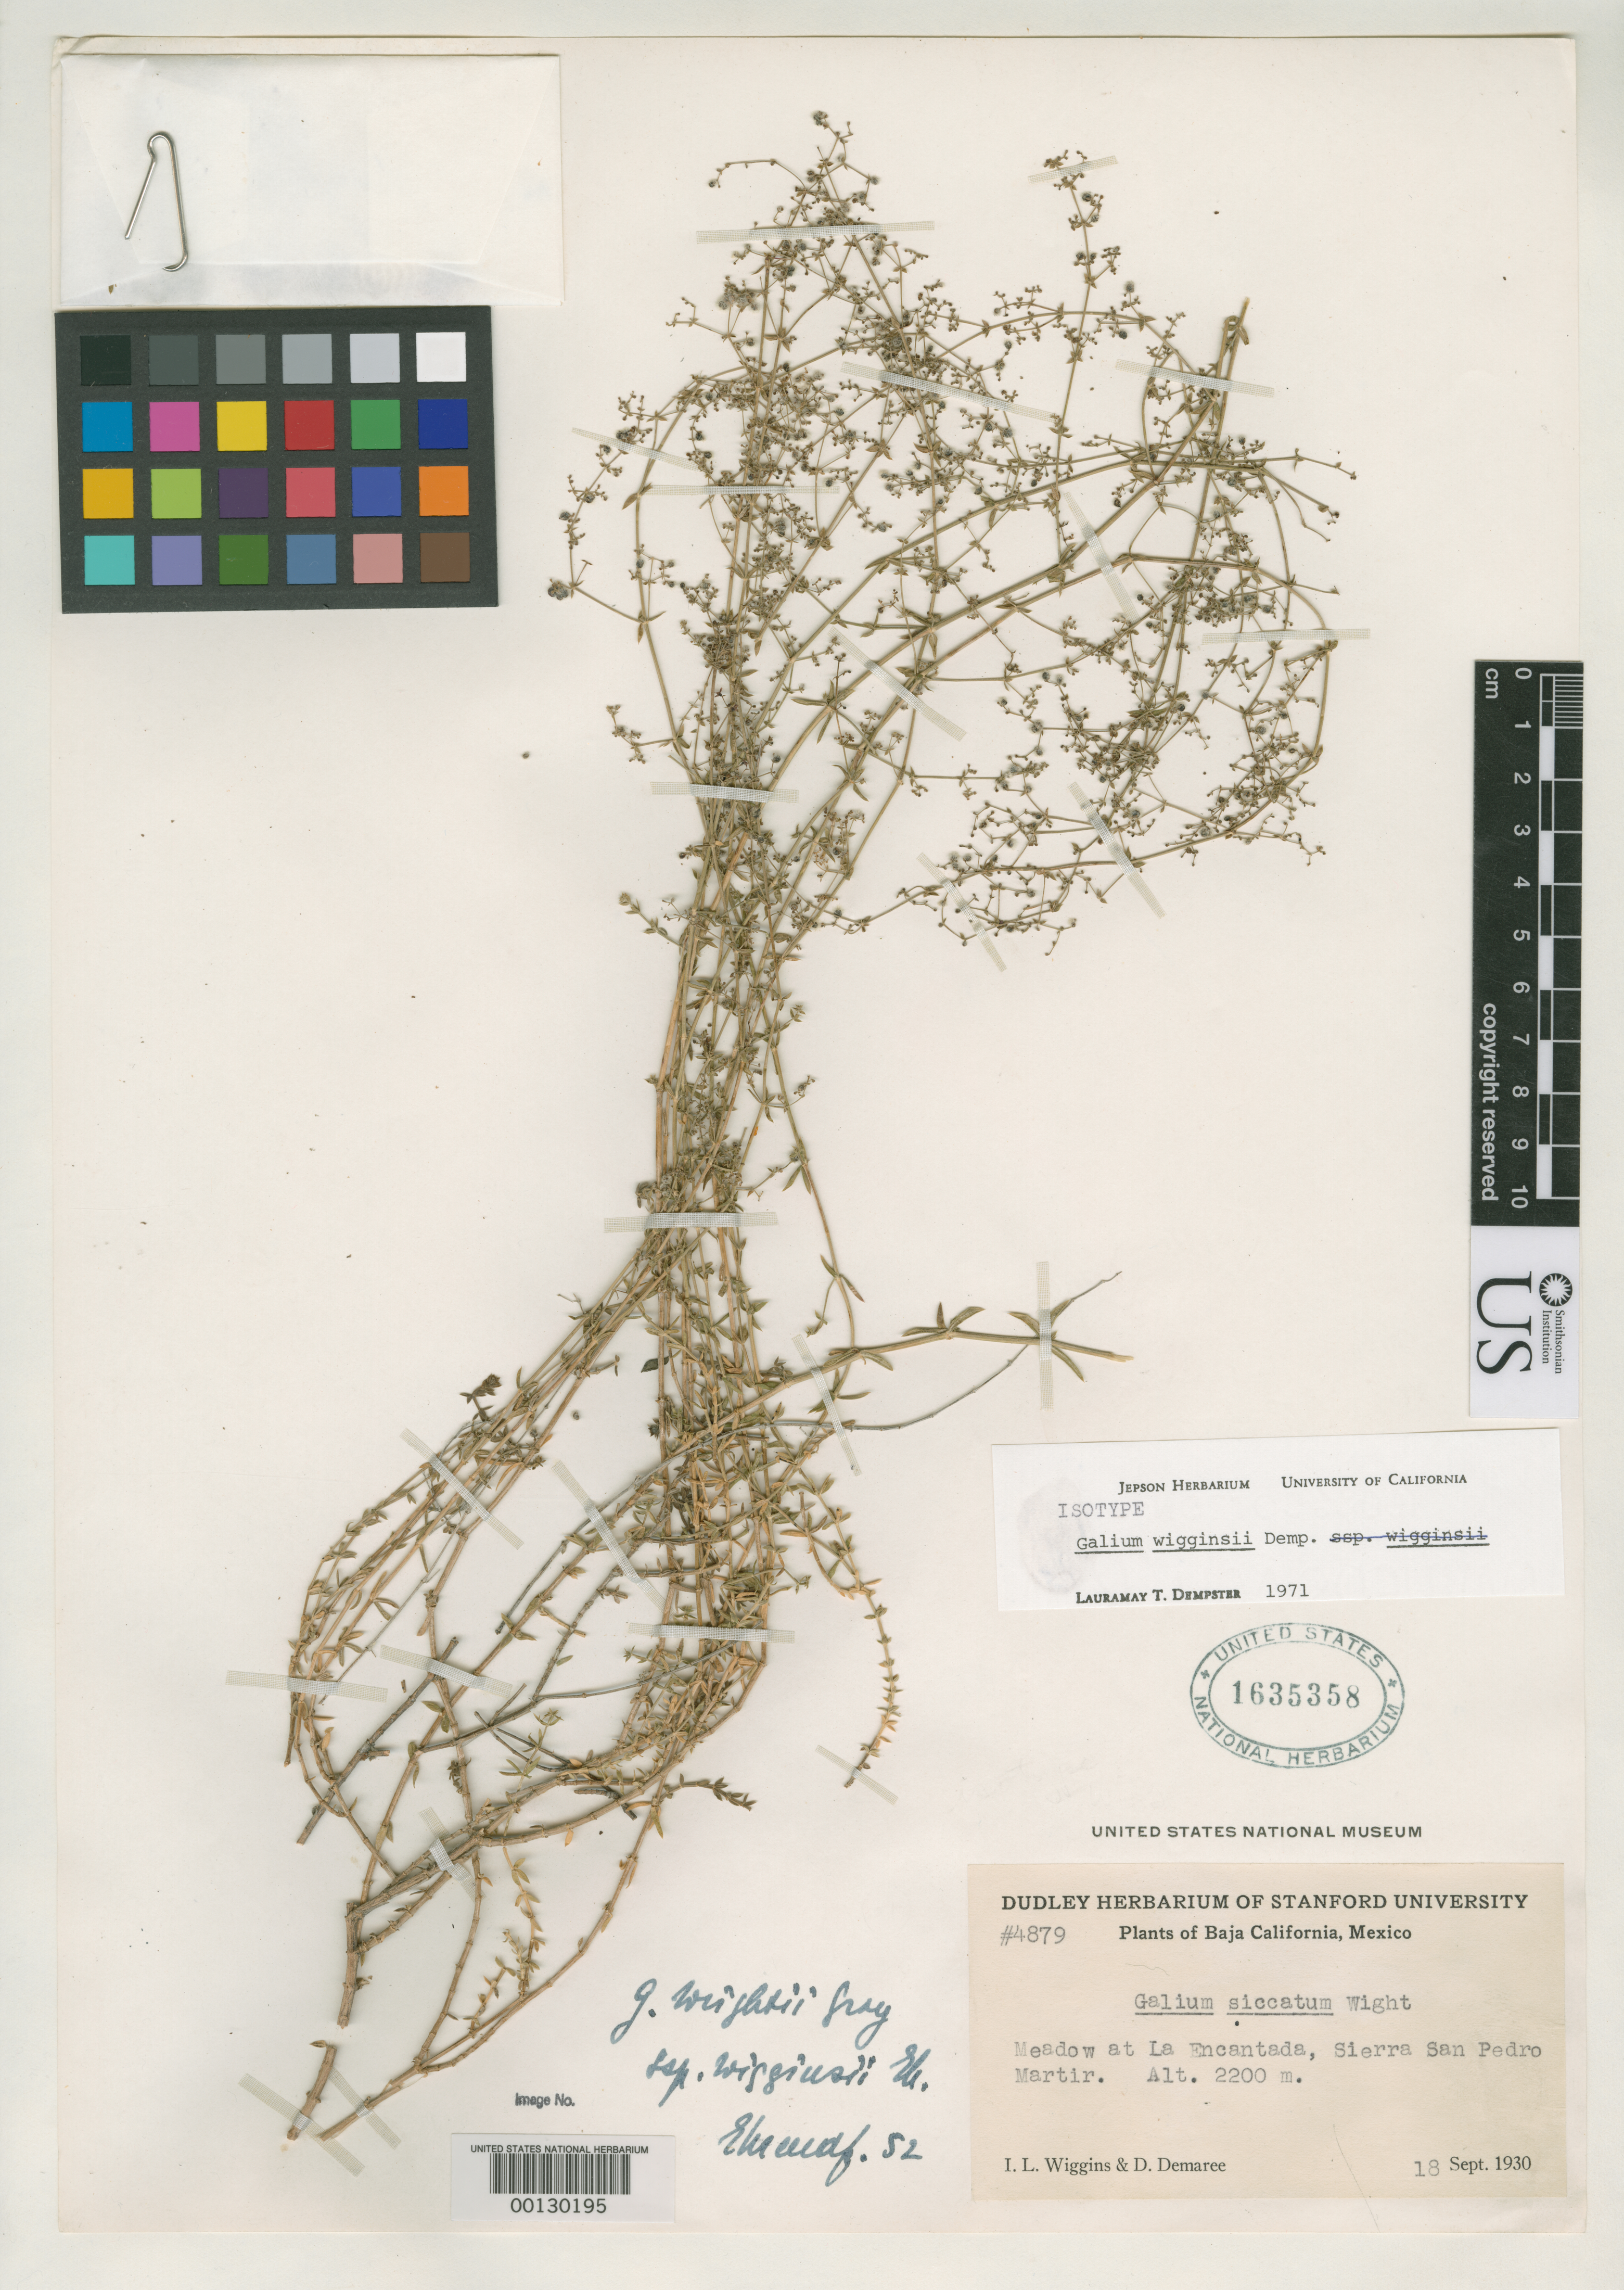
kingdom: Plantae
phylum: Tracheophyta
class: Magnoliopsida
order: Gentianales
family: Rubiaceae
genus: Galium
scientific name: Galium wigginsii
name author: Dempster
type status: Isotype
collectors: I. L. Wiggins & D. Demaree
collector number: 4879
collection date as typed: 18 Sep 1930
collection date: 1930-09-18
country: Mexico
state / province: Baja California Norte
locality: At La Encantada, Sierra San Pedro Martir.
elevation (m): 2200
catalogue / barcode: US 1635358